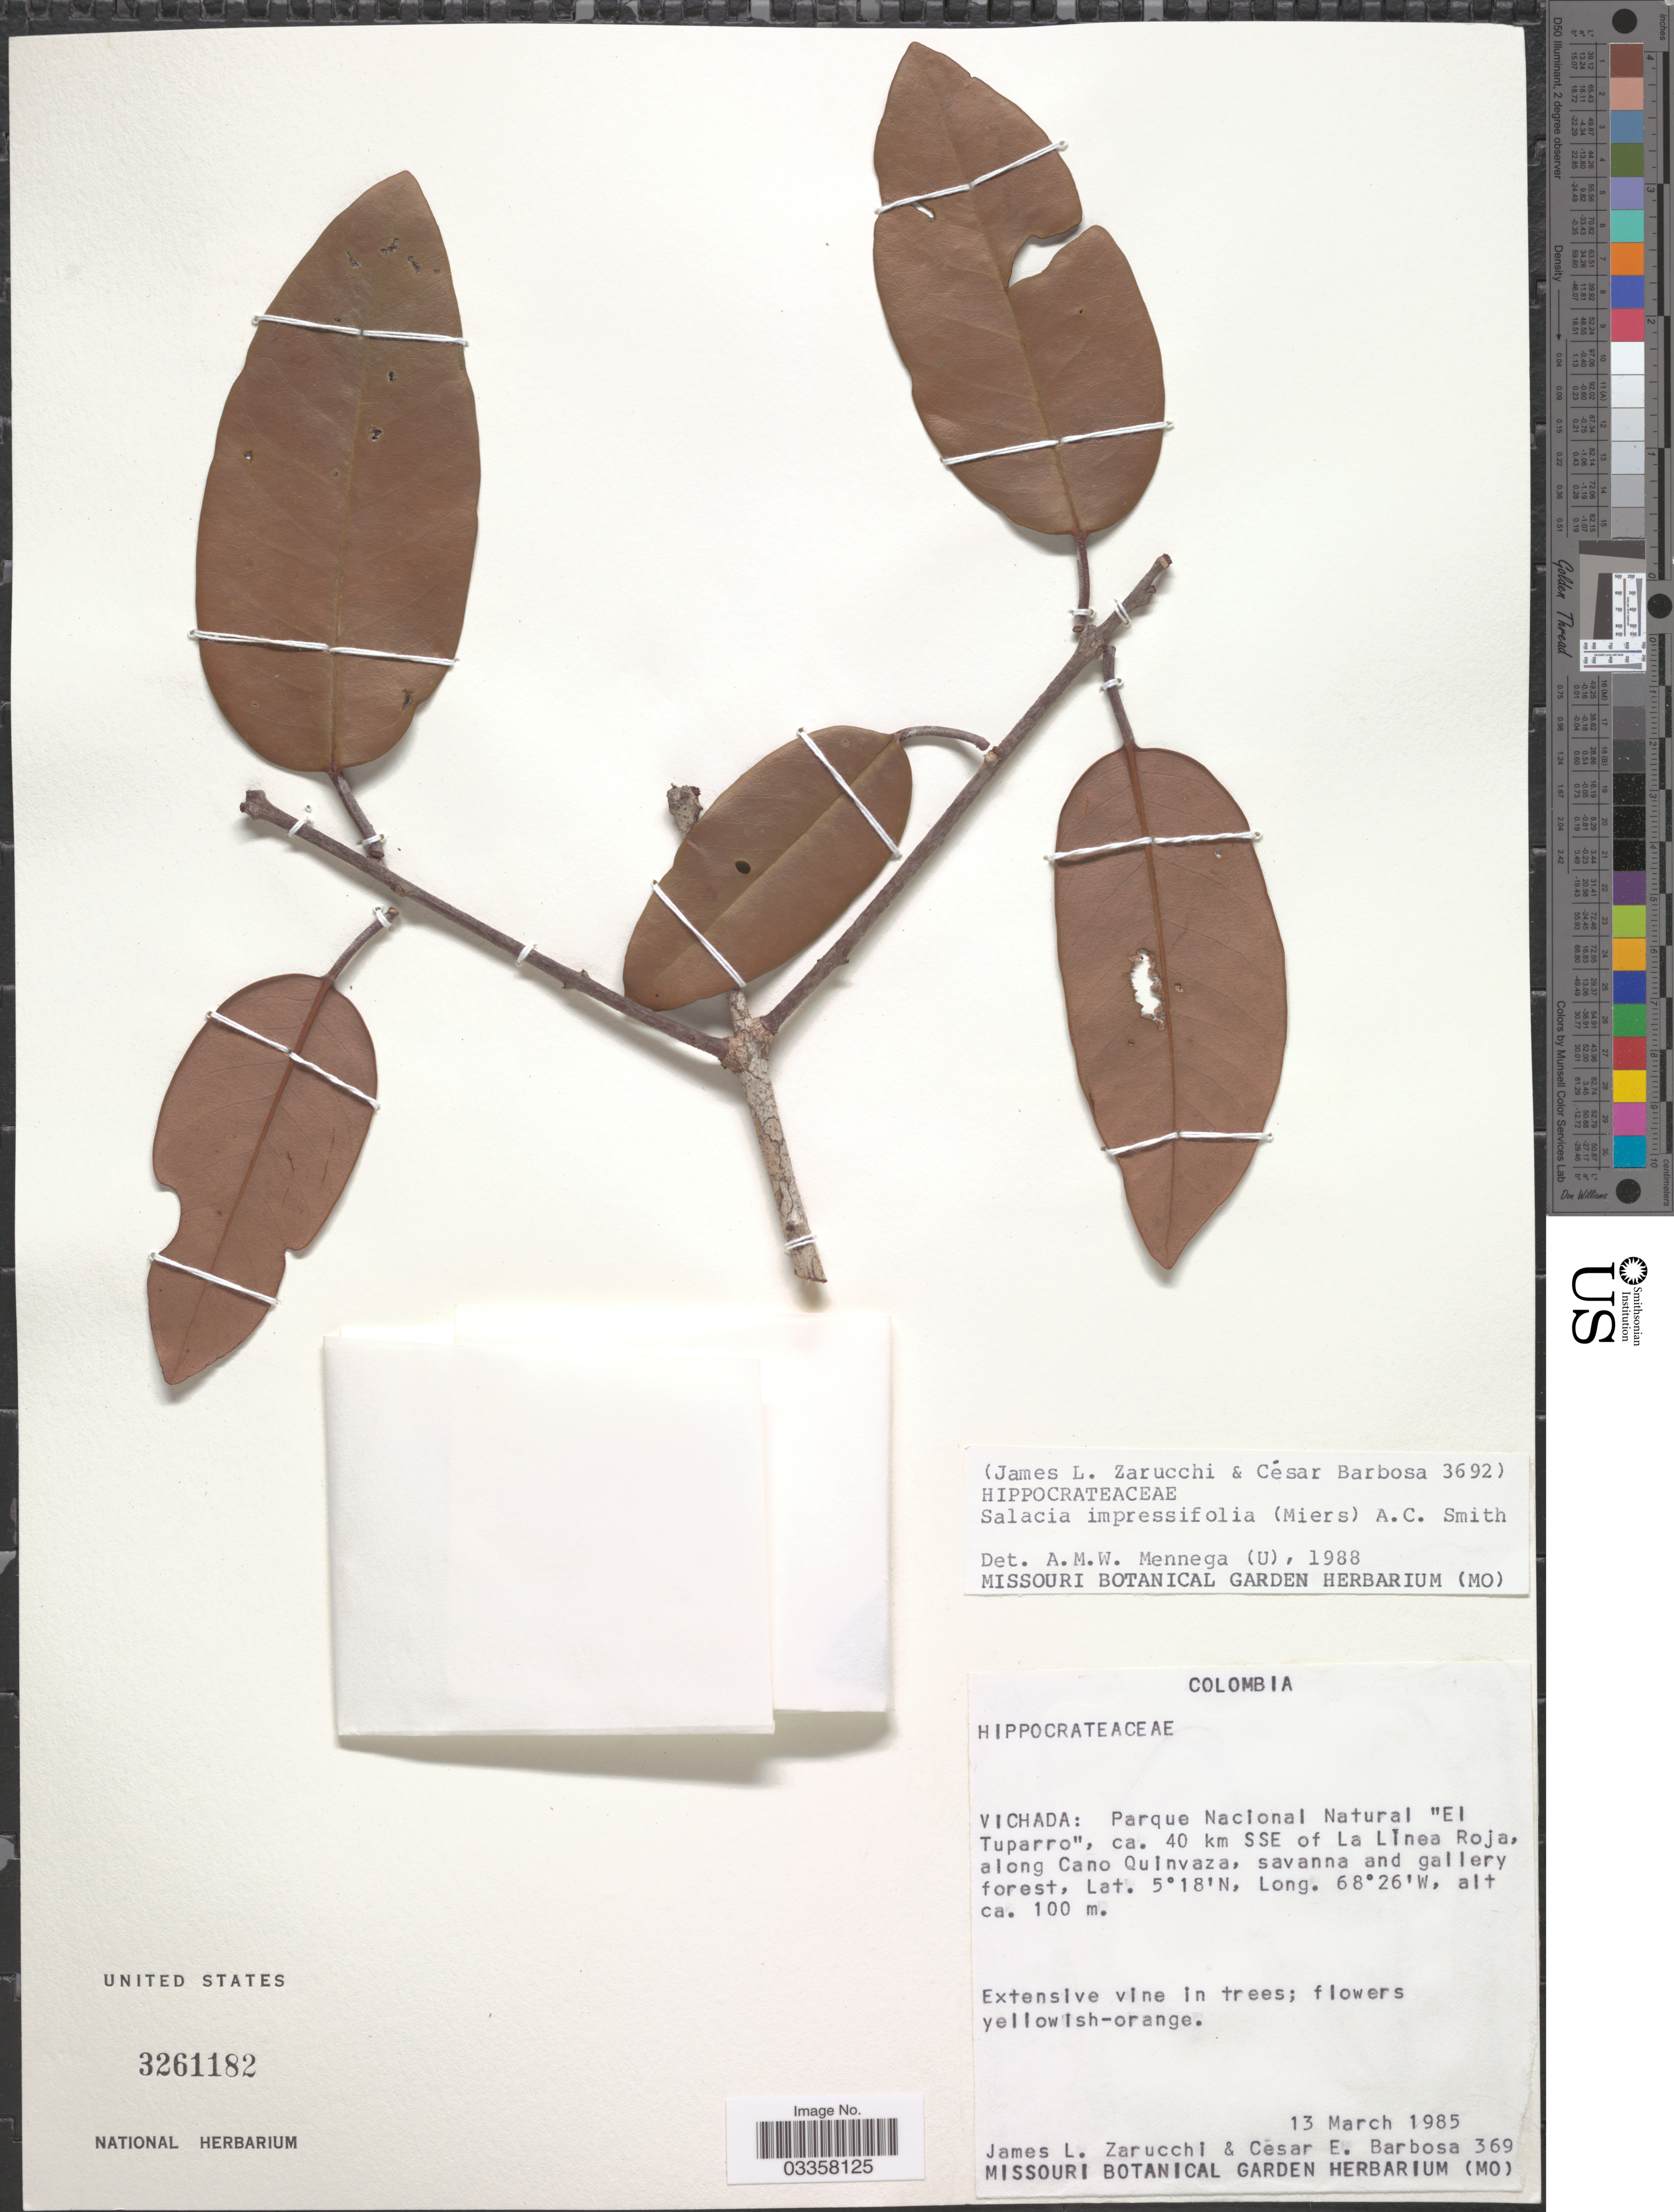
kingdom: Plantae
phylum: Tracheophyta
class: Magnoliopsida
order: Celastrales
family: Celastraceae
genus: Salacia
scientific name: Salacia impressifolia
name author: (Miers) A.C. Sm.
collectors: J. L. Zarucchi & C. E. Barbosa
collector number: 3692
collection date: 1985-03-13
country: Colombia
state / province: Vichada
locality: Parque Nacional Natural "El Tuparro", ca. 40 km SSE of La Linea Roja, along Cano Quinvaza.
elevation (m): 100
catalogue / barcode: US 3261182